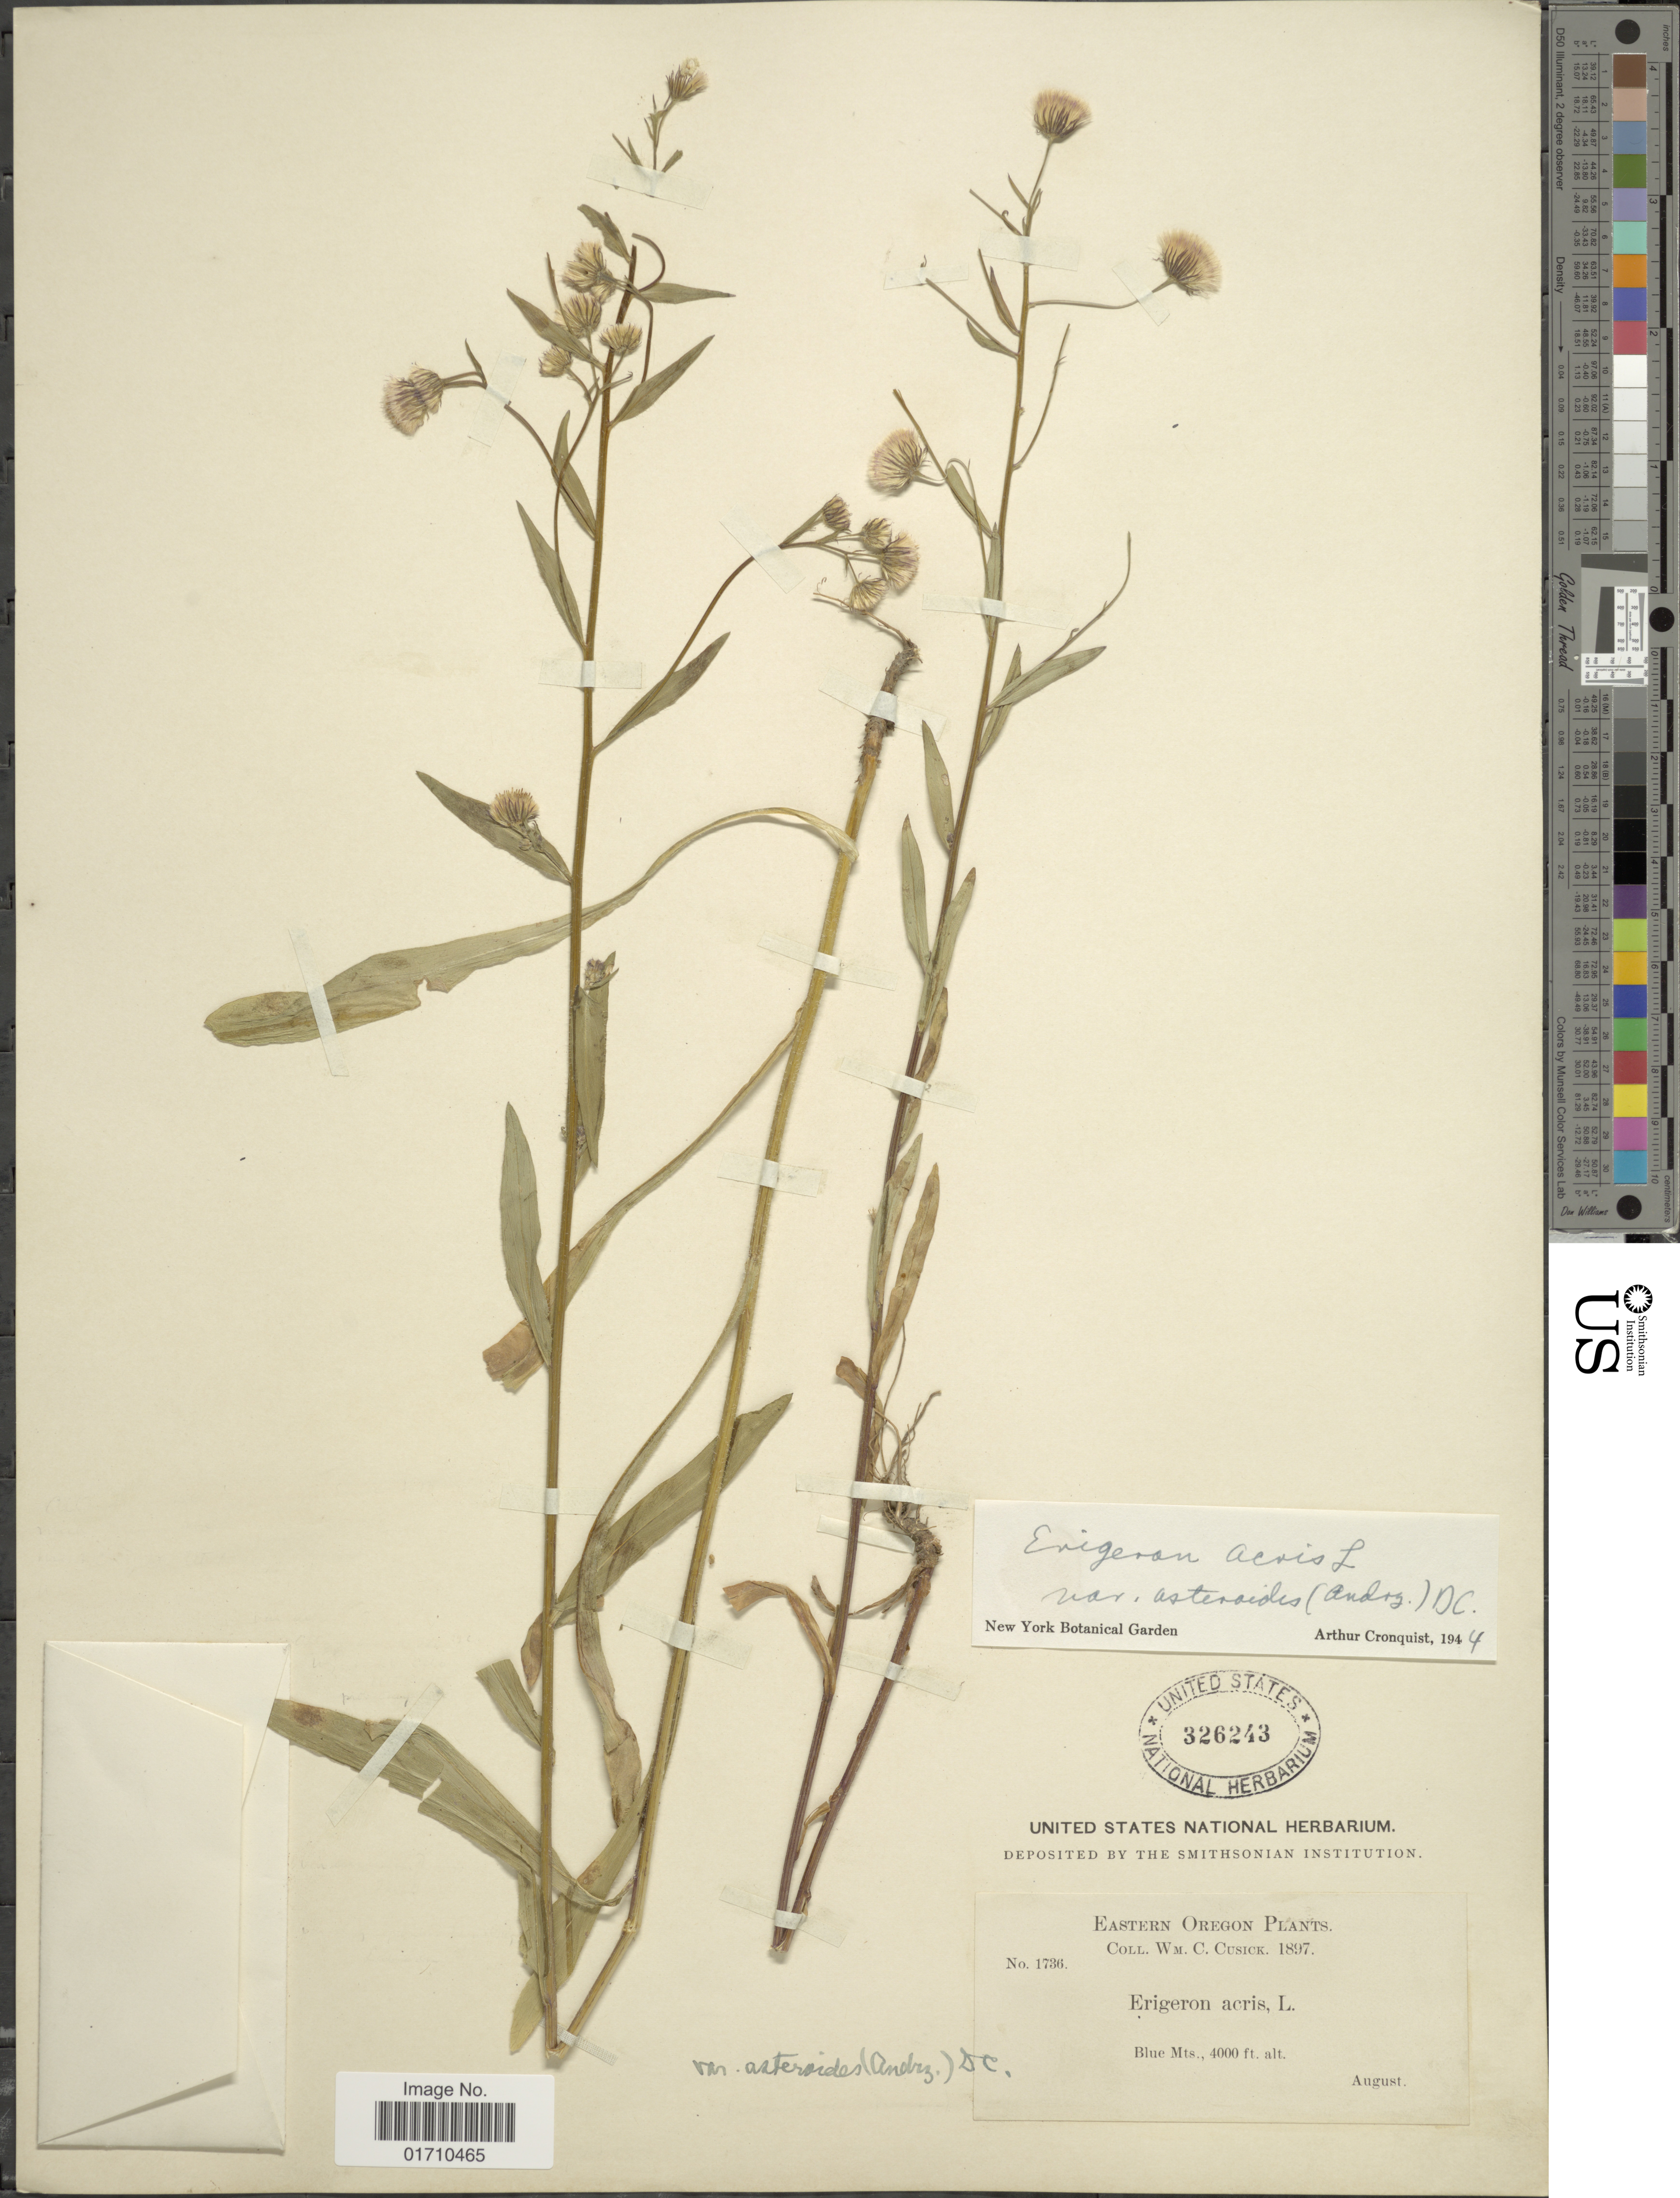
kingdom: Plantae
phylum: Tracheophyta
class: Magnoliopsida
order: Asterales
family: Asteraceae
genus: Erigeron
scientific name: Erigeron acris var. asteroides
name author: (Andrz.) DC.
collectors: W. C. Cusick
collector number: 1736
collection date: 1897-08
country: United States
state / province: Oregon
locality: Eastern Oregon , Blue Mts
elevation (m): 1219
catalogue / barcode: US 326243